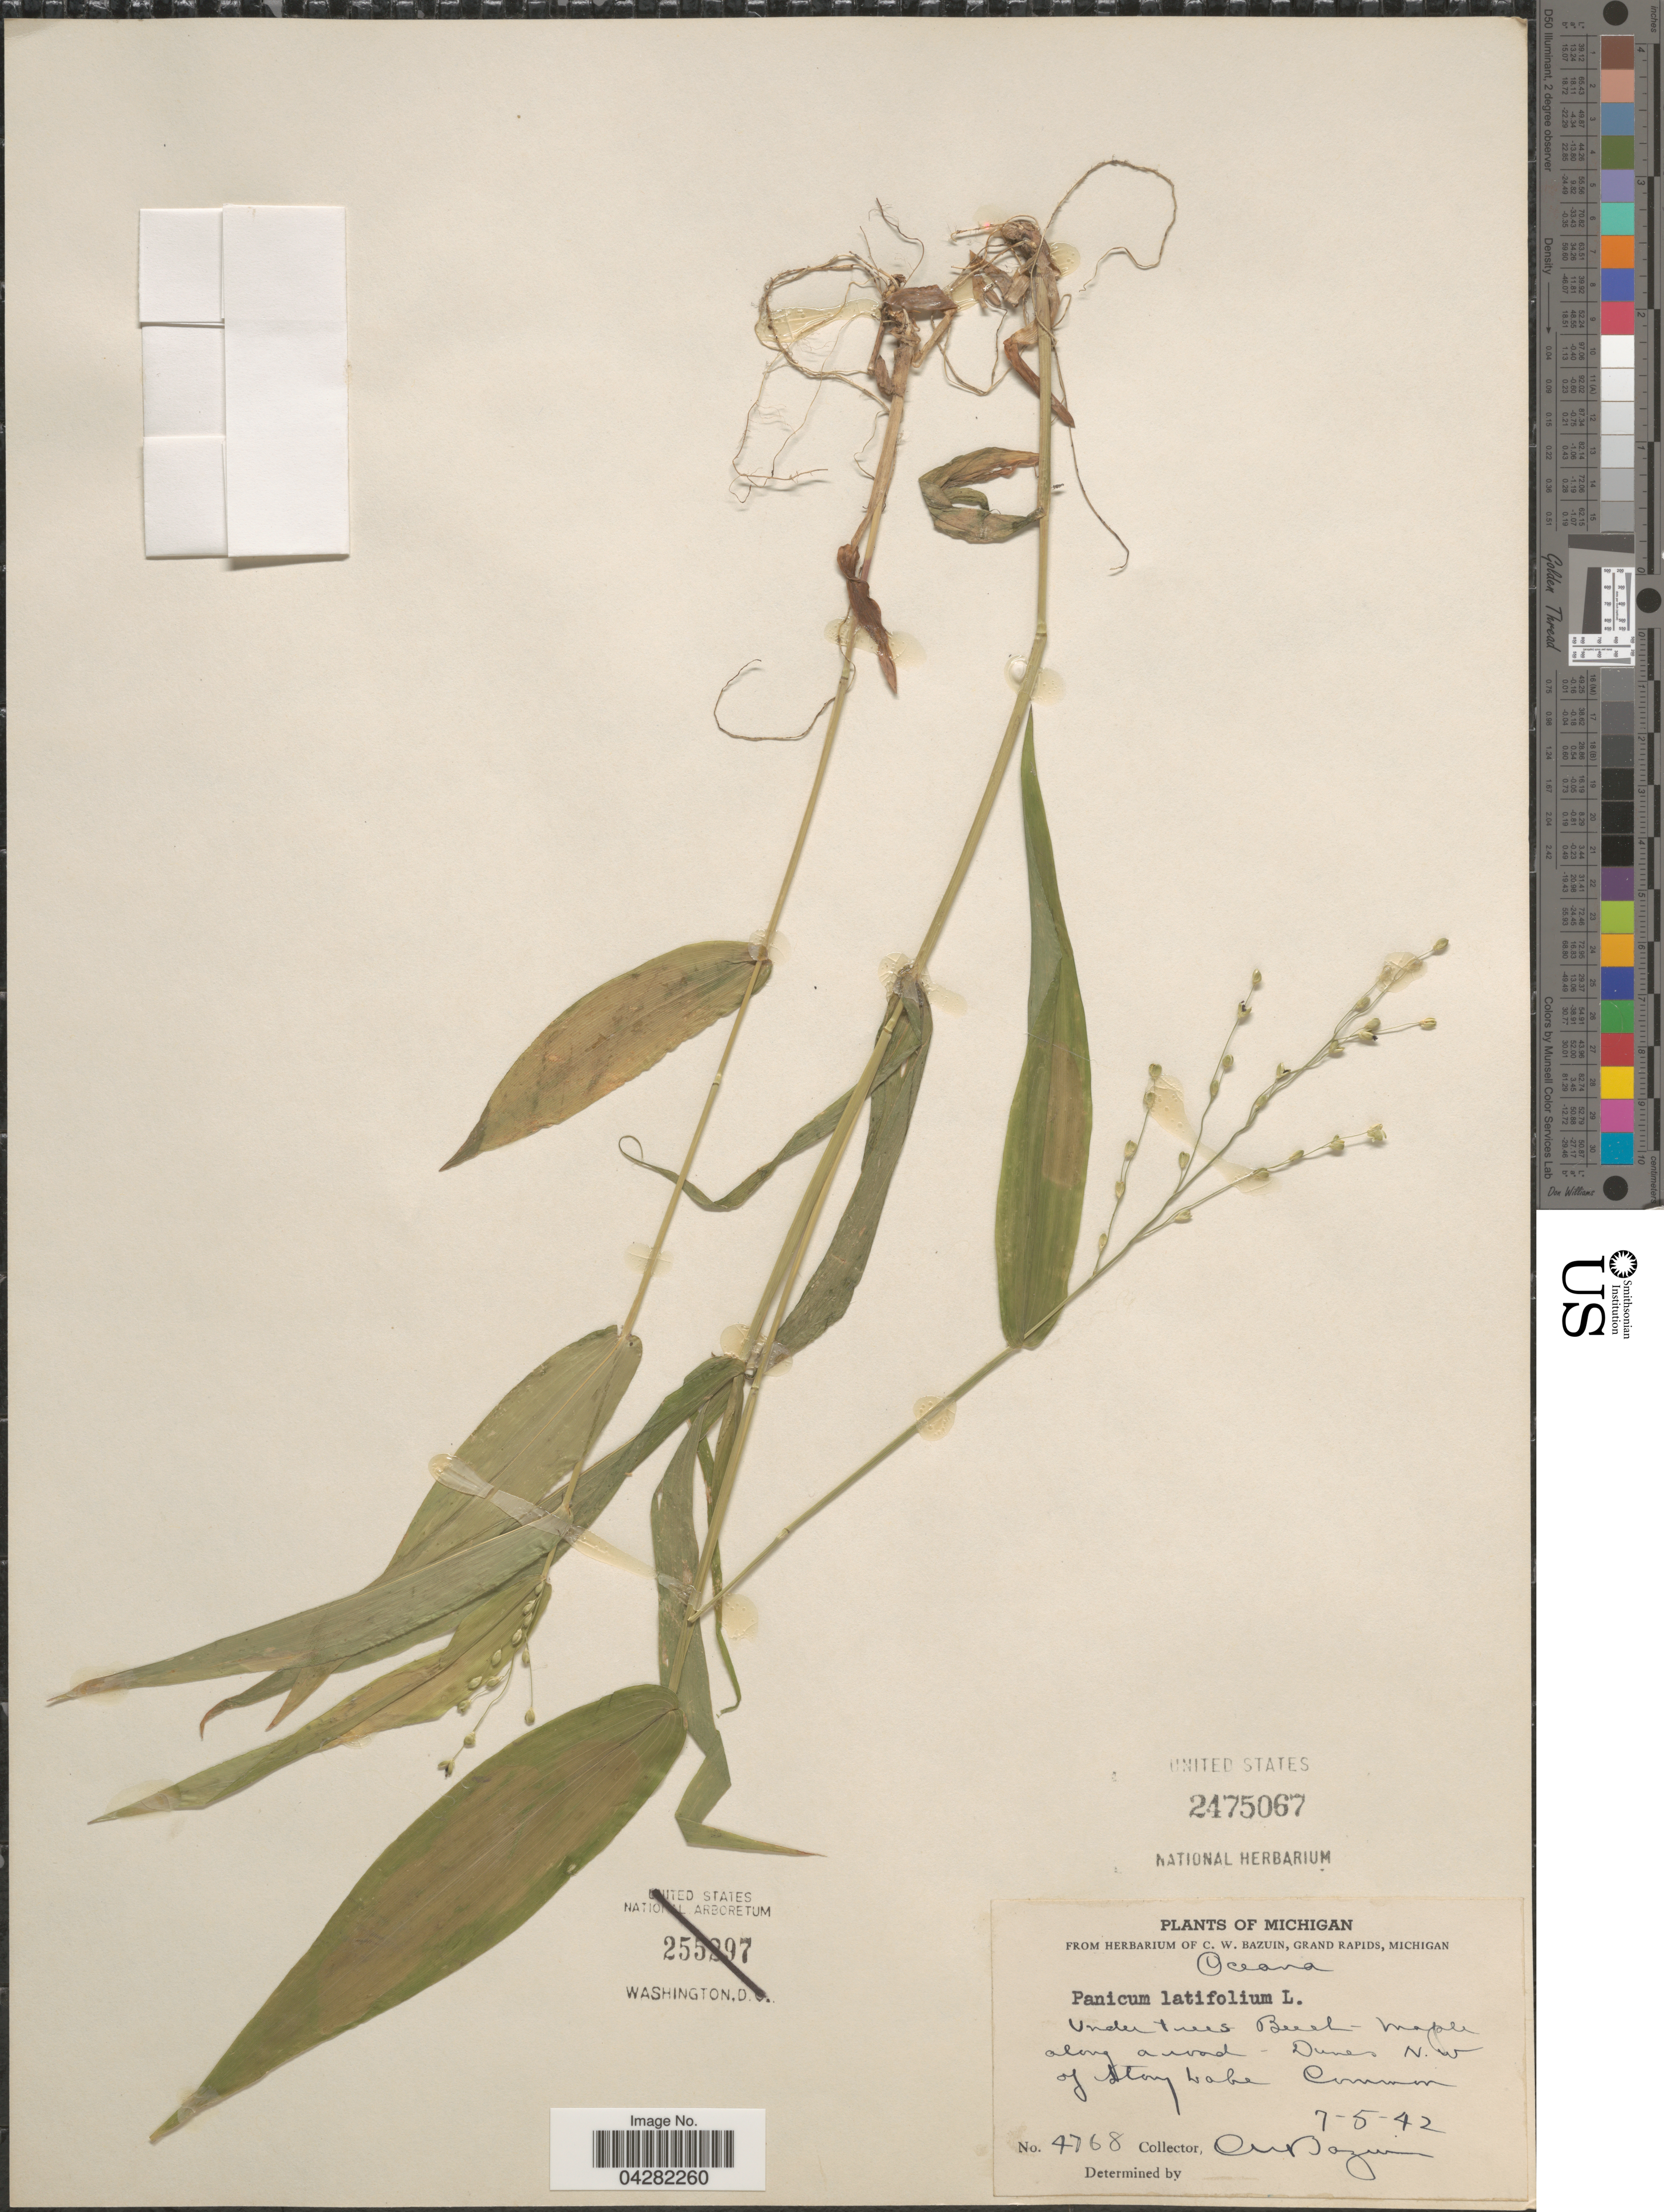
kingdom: Plantae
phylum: Tracheophyta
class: Liliopsida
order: Poales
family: Poaceae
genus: Dichanthelium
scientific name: Dichanthelium laxiflorum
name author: (Lam.) Gould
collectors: C. Bazuin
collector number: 4768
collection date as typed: Transcribed d/m/y: 5/7/42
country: United States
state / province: Michigan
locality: Under trees Bush-Maple of Stony Lake.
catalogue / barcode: US 2475067